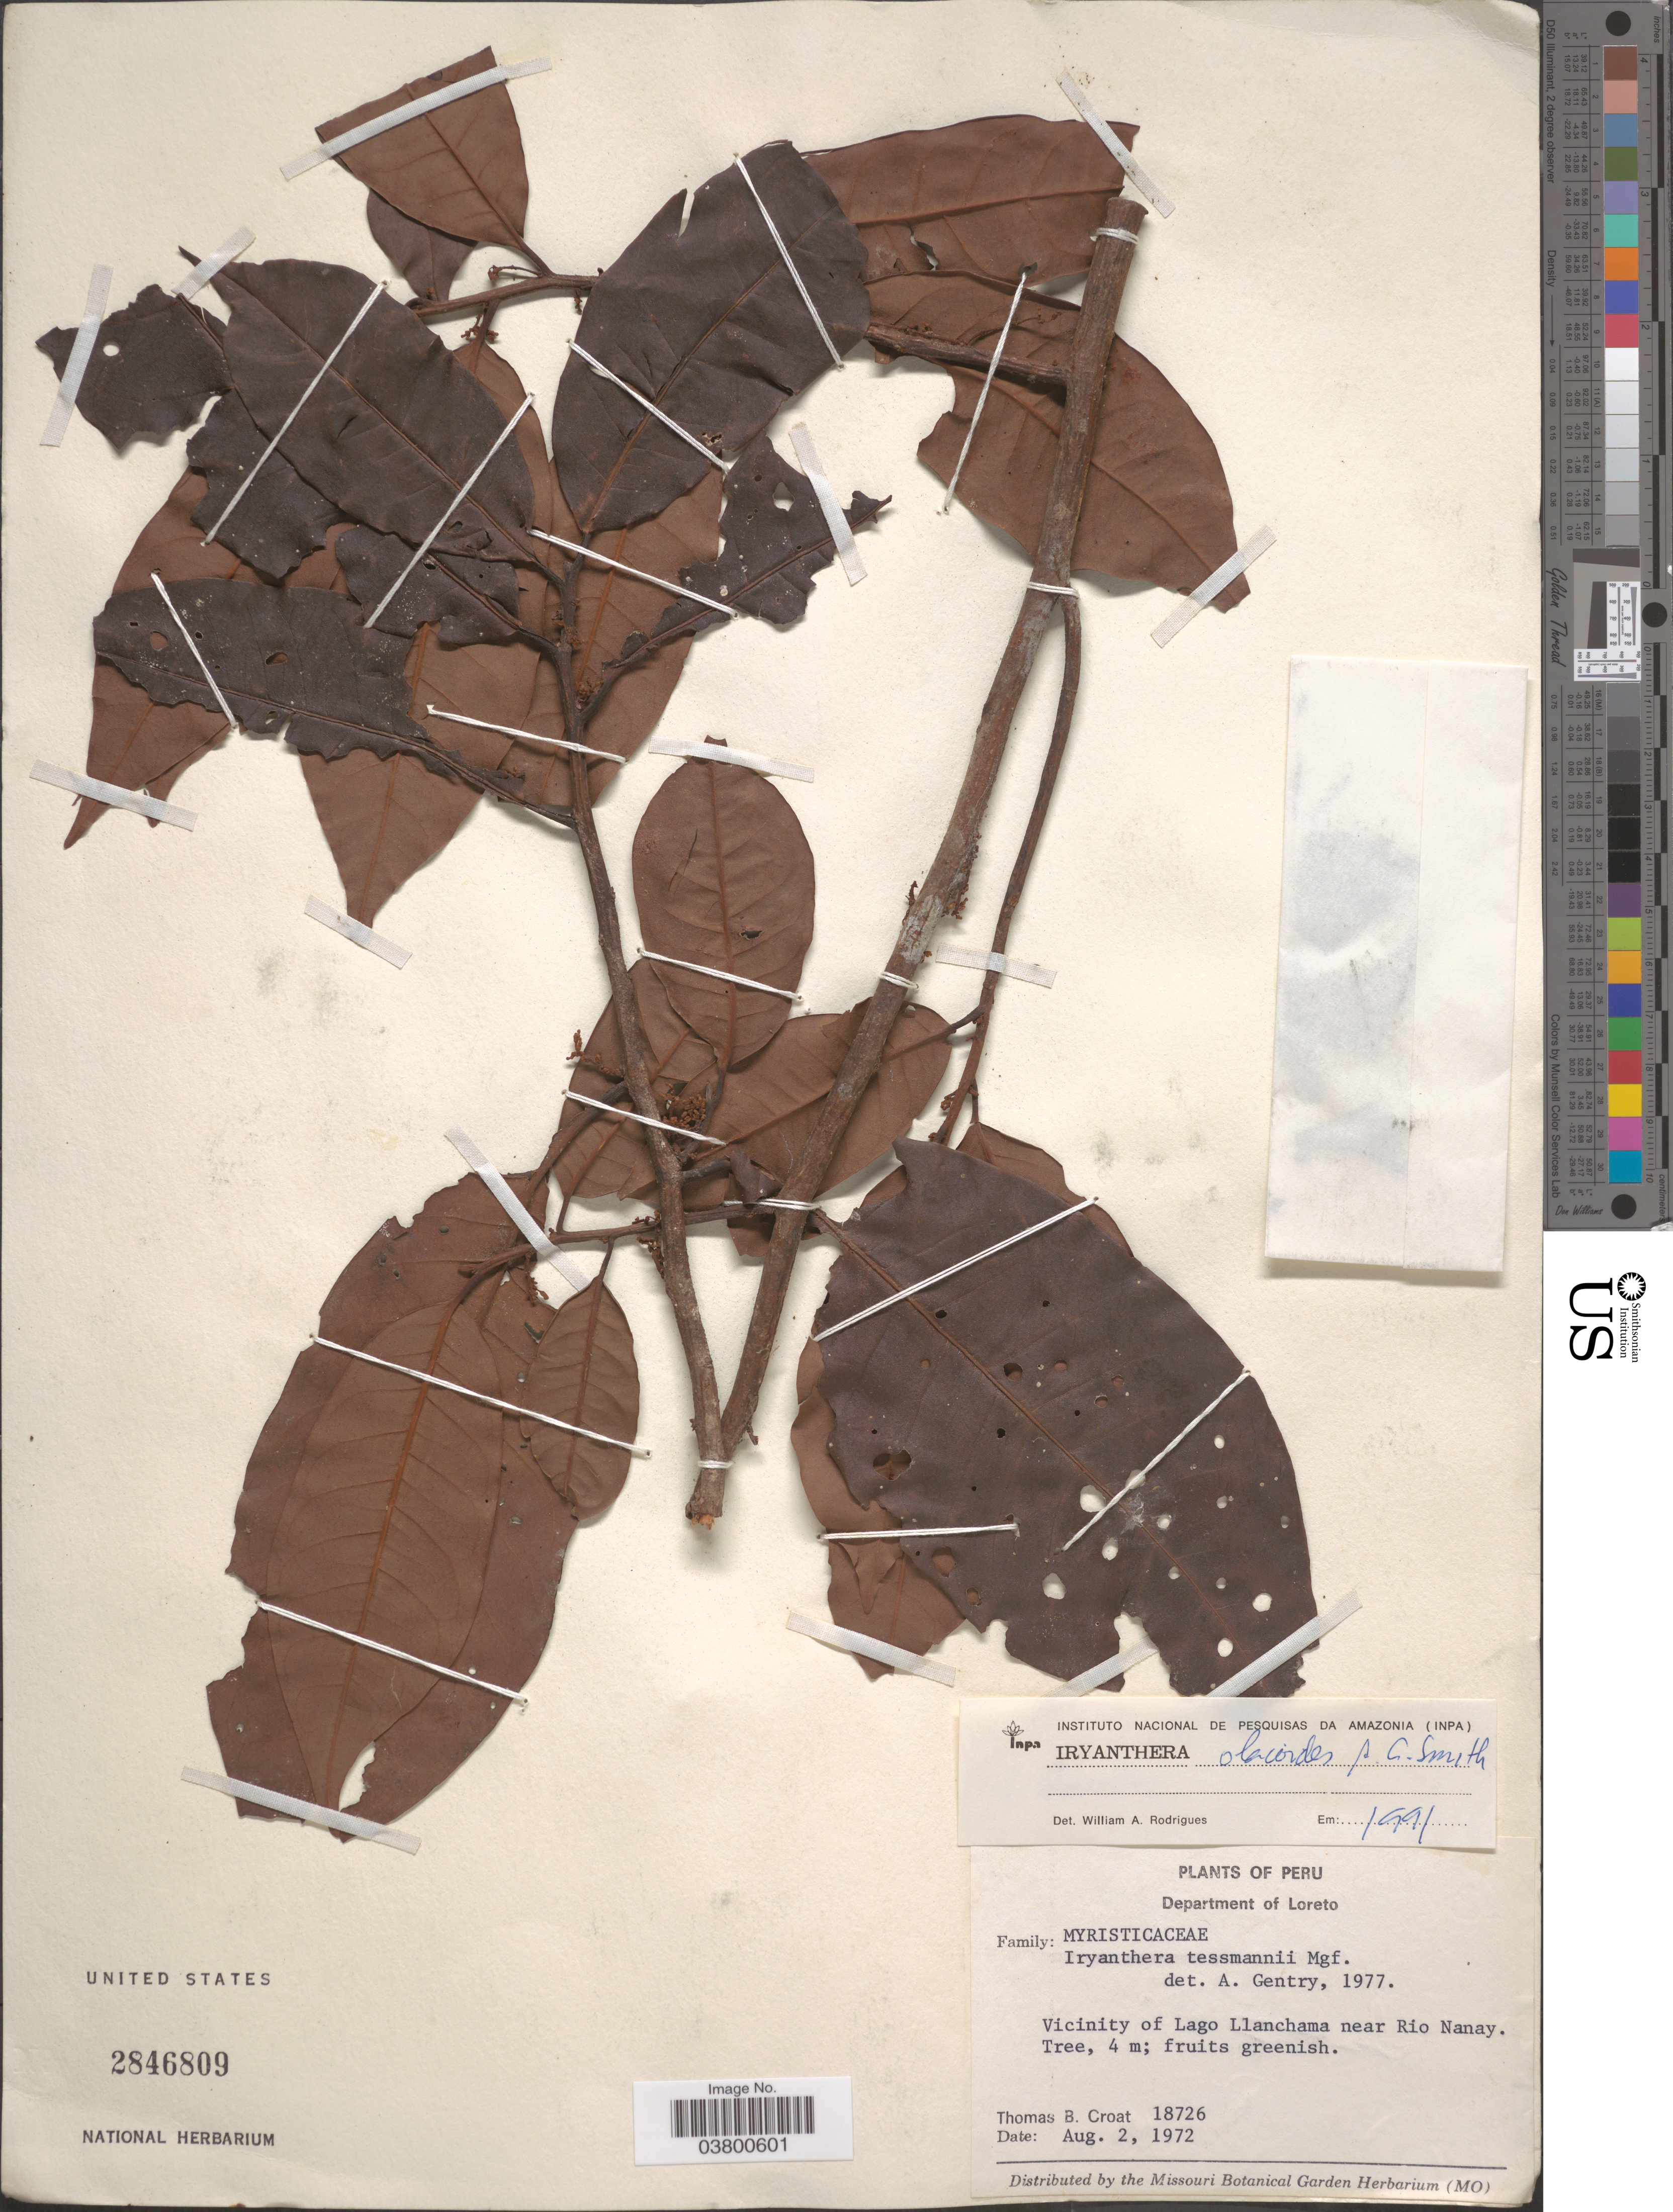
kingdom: Plantae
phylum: Tracheophyta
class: Magnoliopsida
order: Magnoliales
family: Myristicaceae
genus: Iryanthera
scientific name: Iryanthera olacoides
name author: A.C. Sm.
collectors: T. B. Croat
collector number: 18726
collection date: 1972-08-02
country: Peru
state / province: Loreto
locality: Department of Loreto. Vicinity of Lago Llanchama near Rio Nanay.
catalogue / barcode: US 2846809